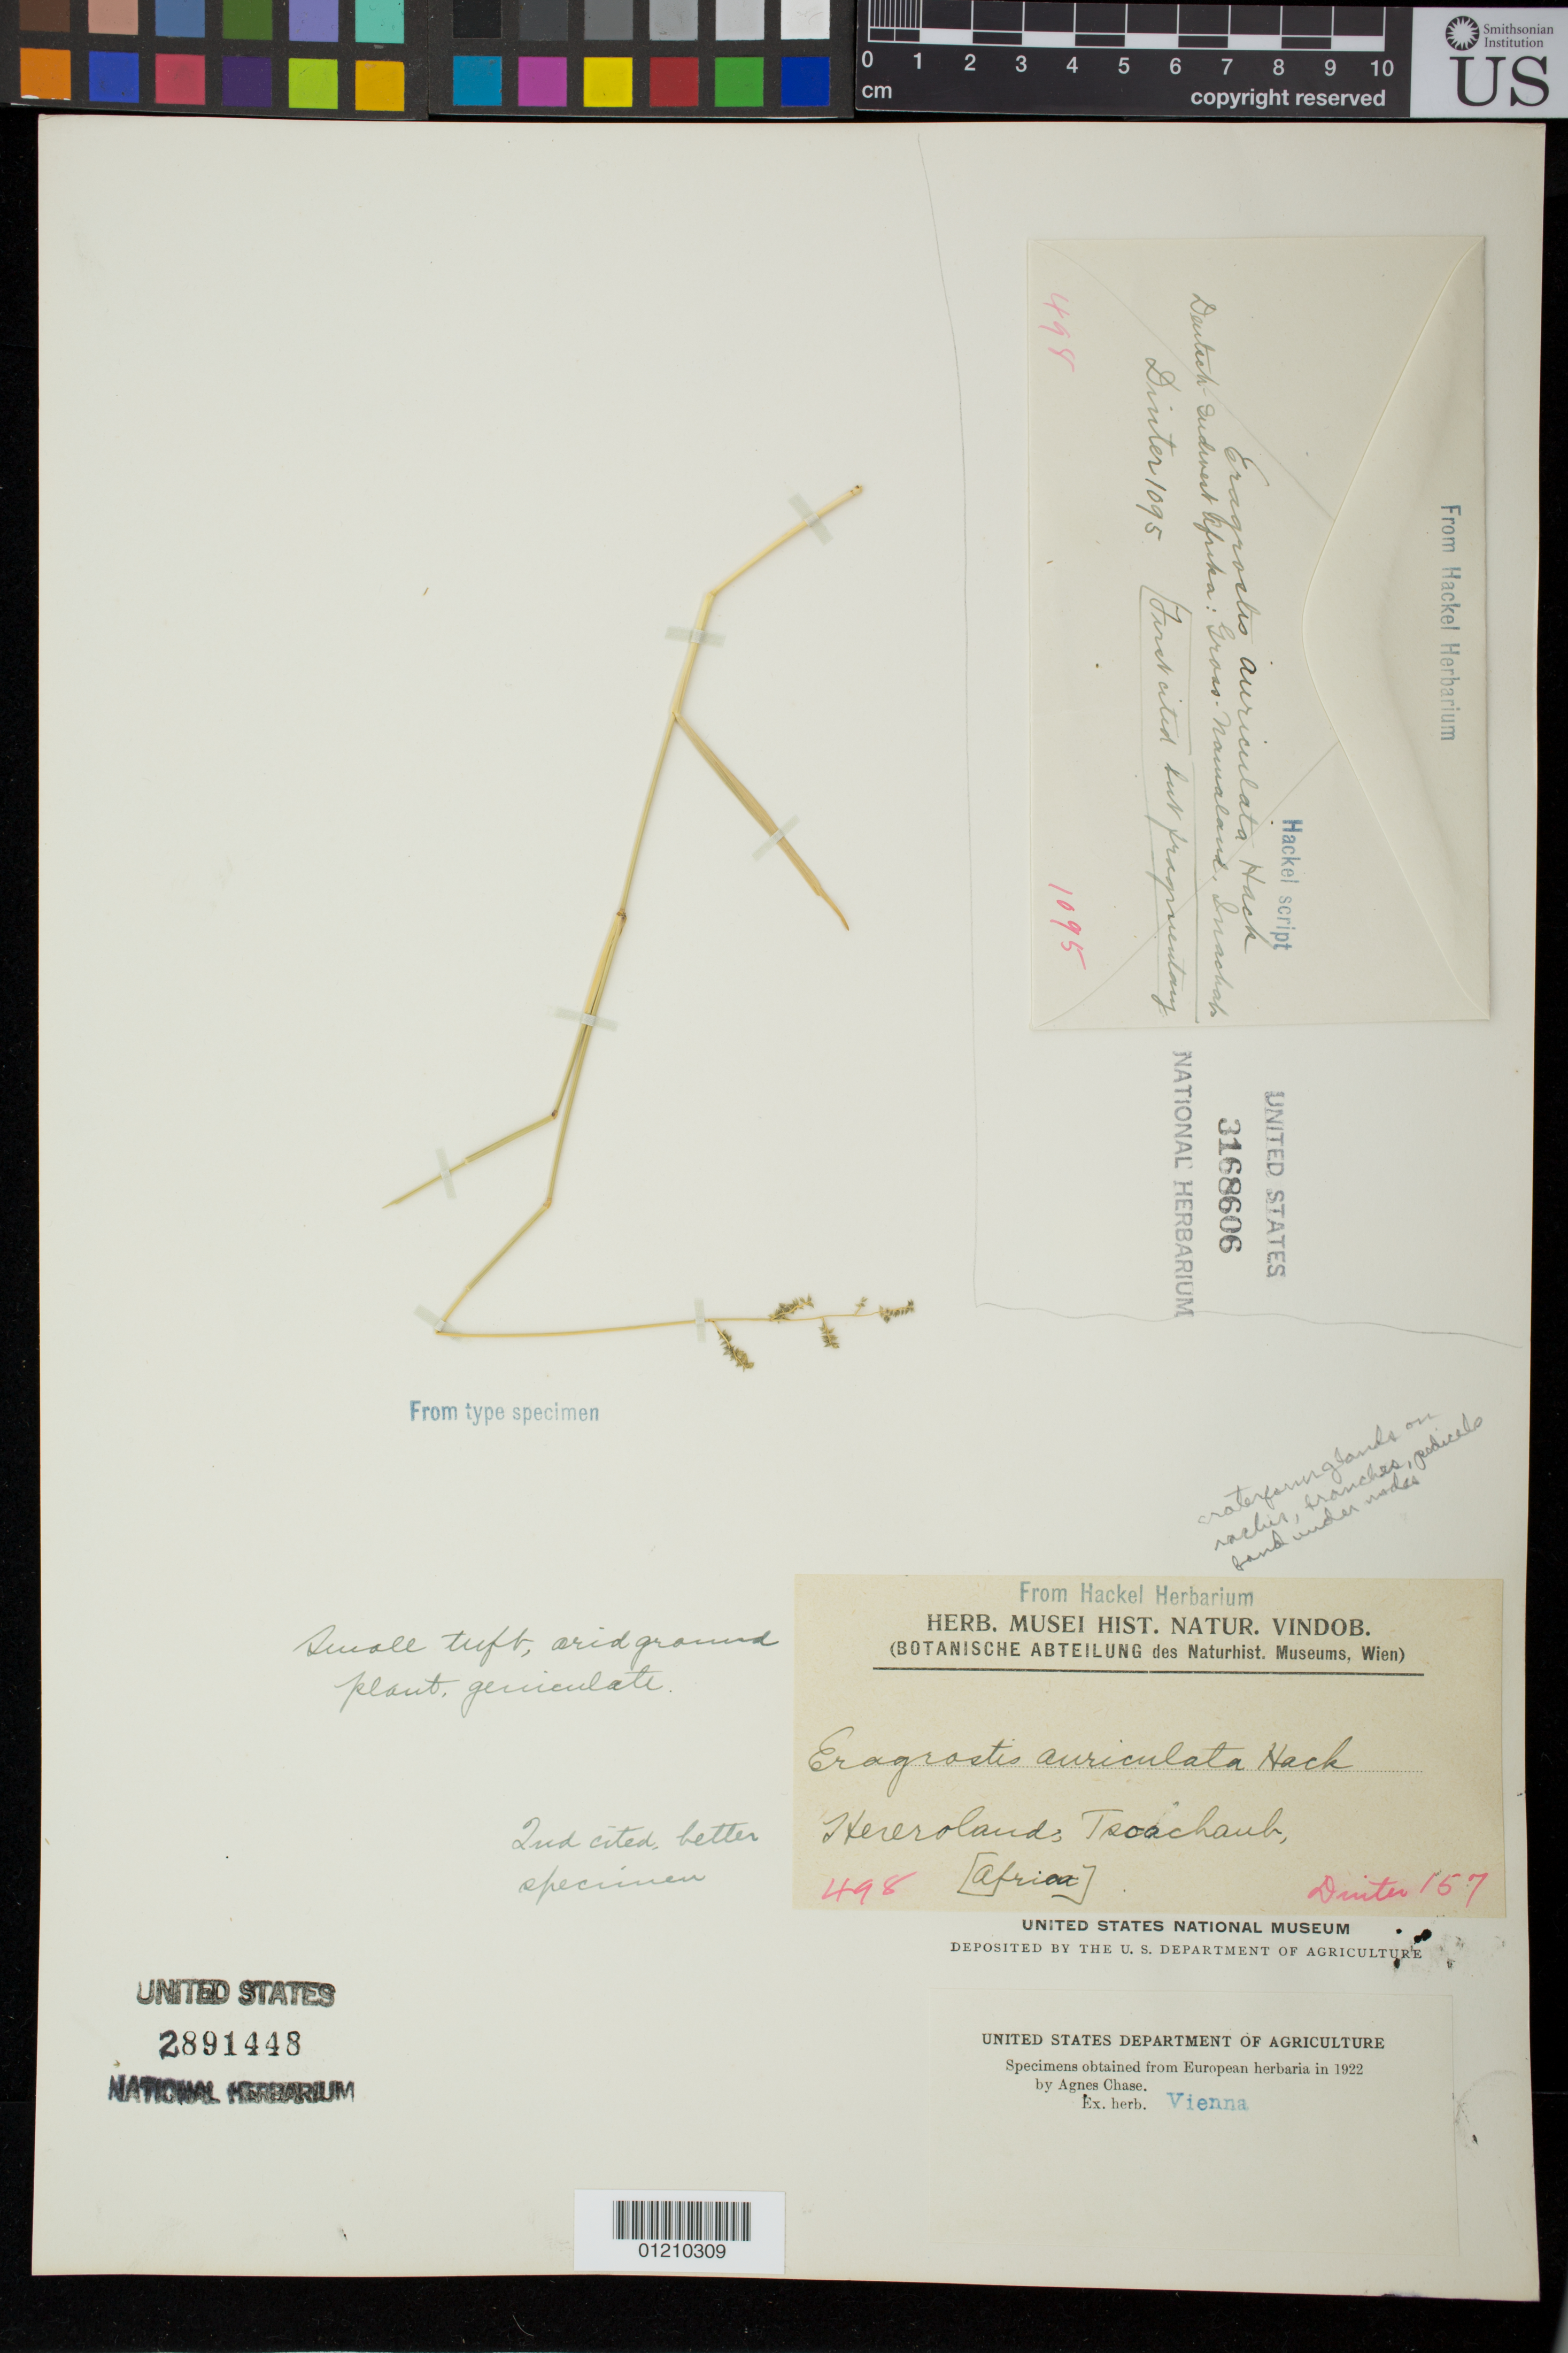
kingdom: Plantae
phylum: Tracheophyta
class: Liliopsida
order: Poales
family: Poaceae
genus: Eragrostis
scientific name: Eragrostis auriculata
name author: Hack.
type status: Isosyntype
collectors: M. Dinter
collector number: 157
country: Namibia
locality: Hereroland, Tsoachanb.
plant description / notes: Fragmentary material of type specimen ex herb. Vienna.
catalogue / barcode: US 2891448